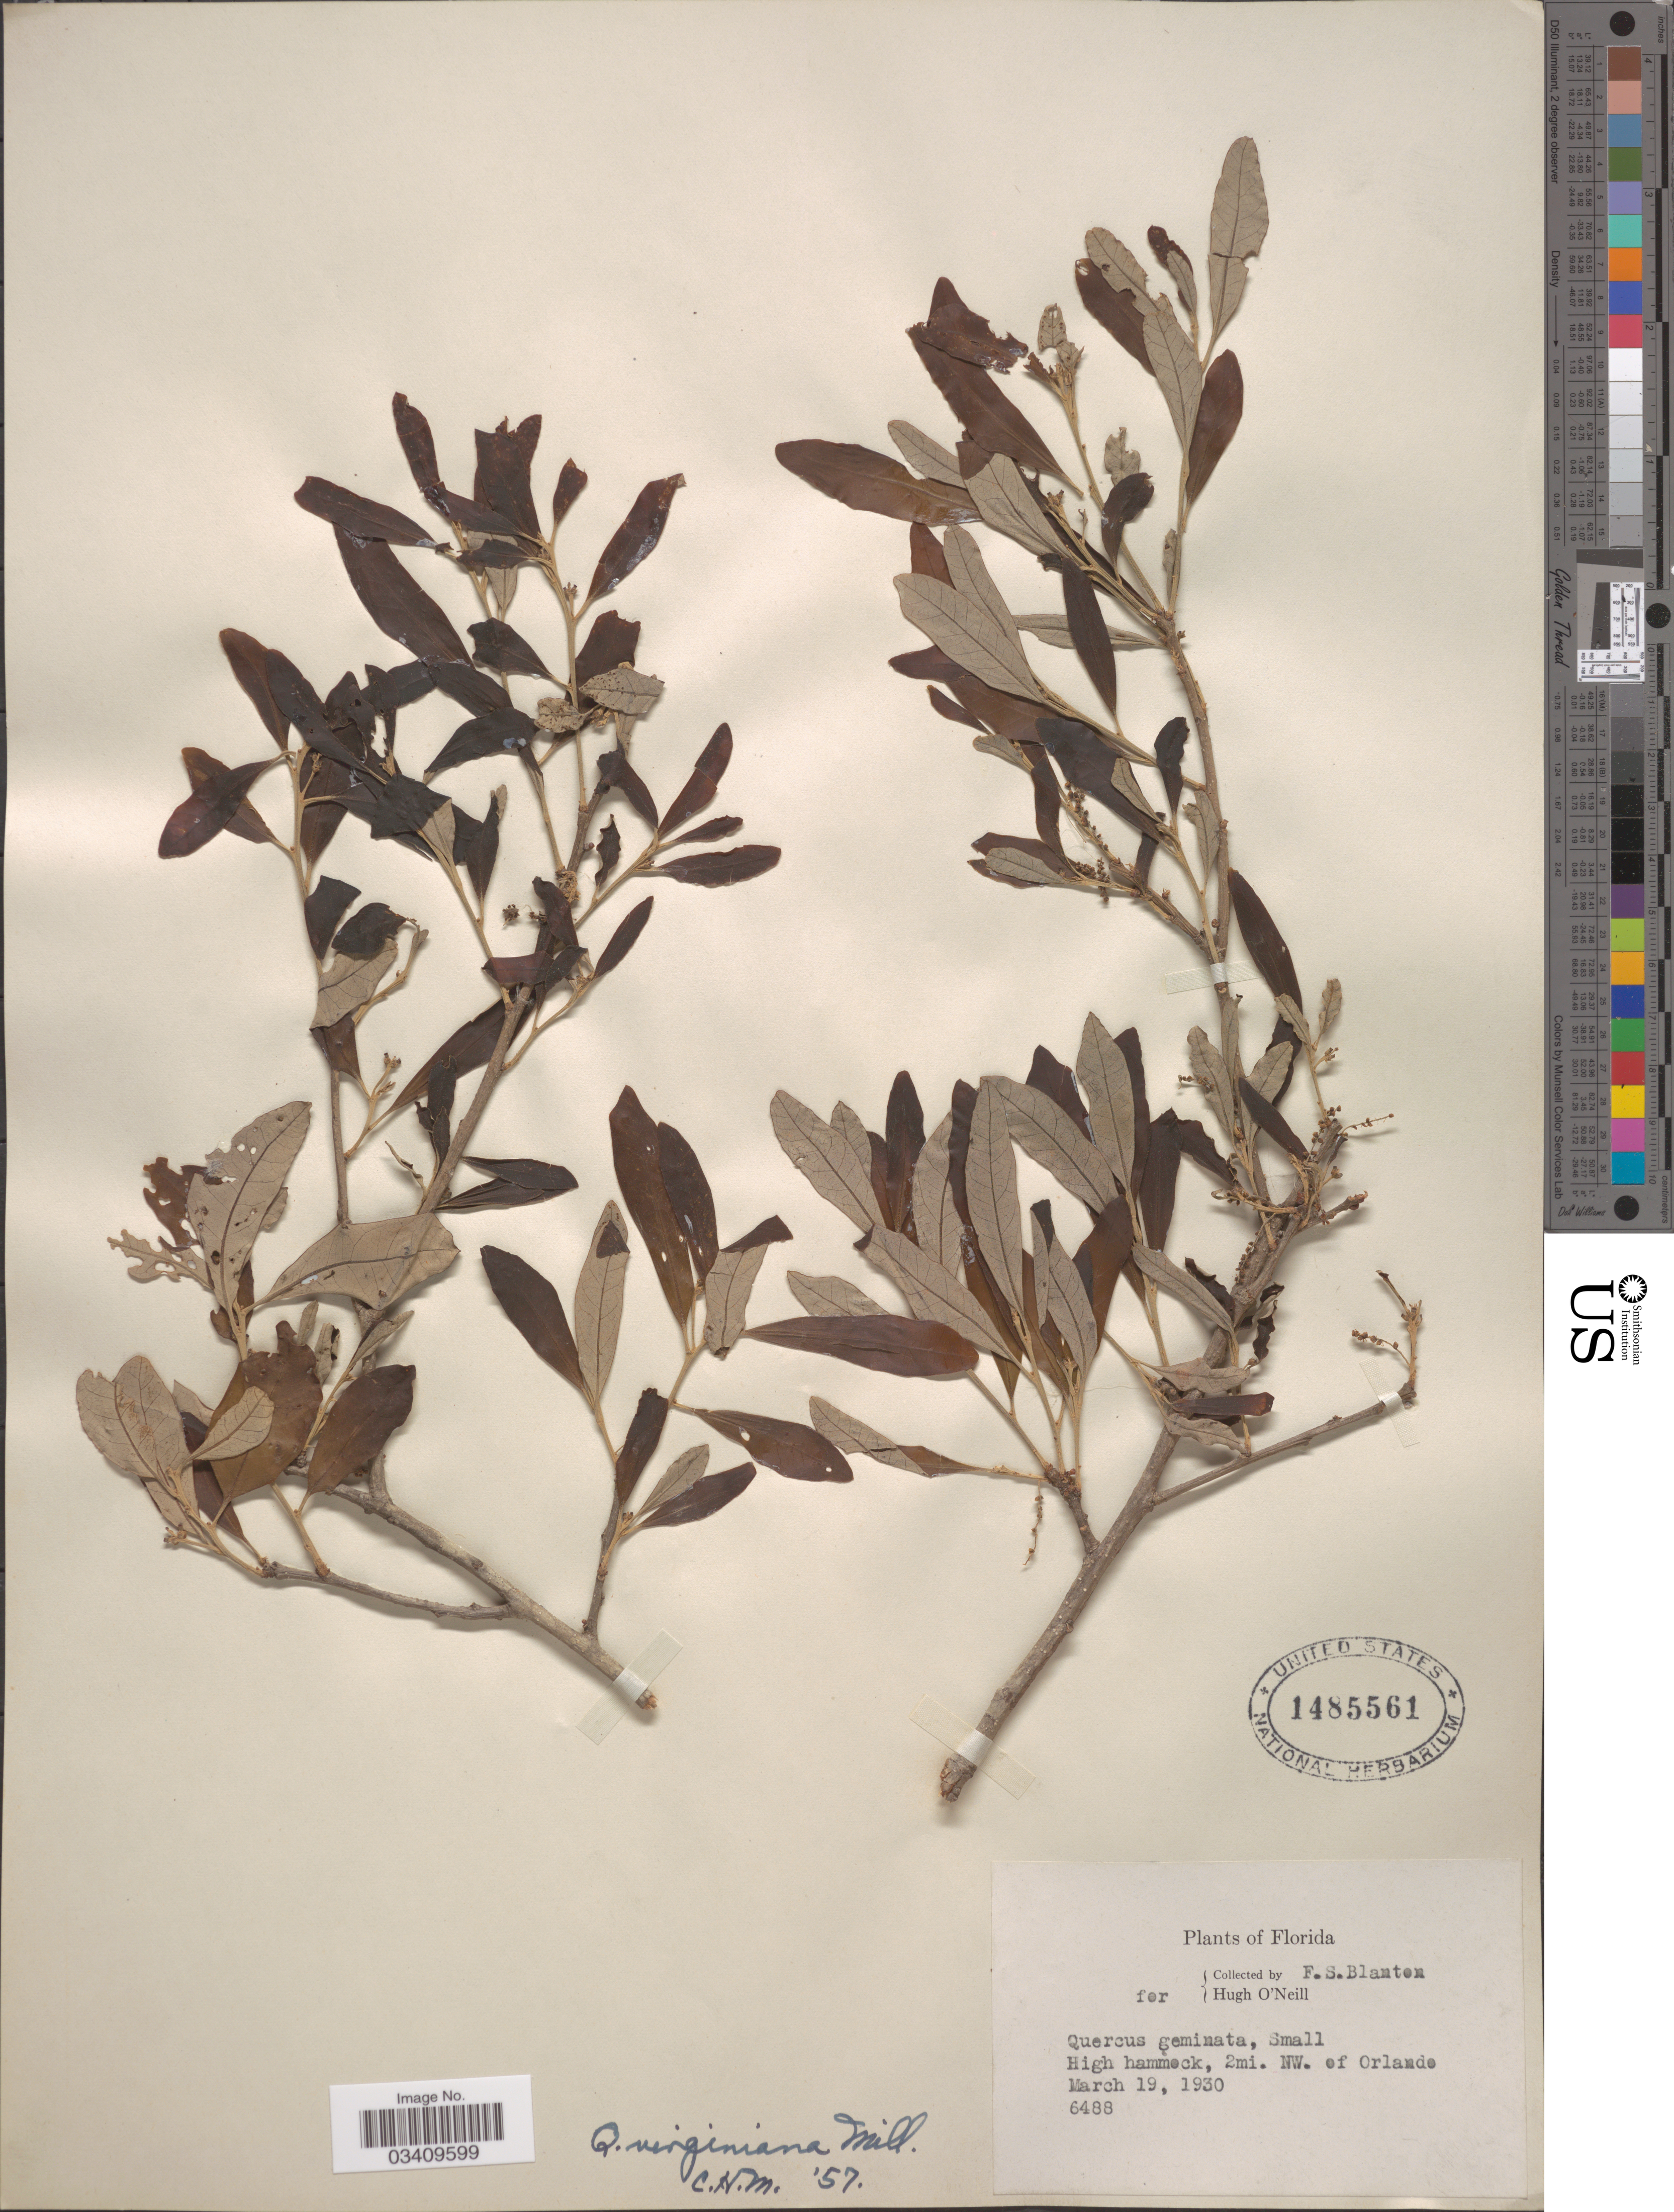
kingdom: Plantae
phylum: Tracheophyta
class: Magnoliopsida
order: Fagales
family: Fagaceae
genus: Quercus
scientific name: Quercus virginiana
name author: Mill.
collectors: F. S. Blanton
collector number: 6488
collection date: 1930-03-19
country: United States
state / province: Florida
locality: High hammock, 2mi. NW. of Orlando.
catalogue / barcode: US 1485561